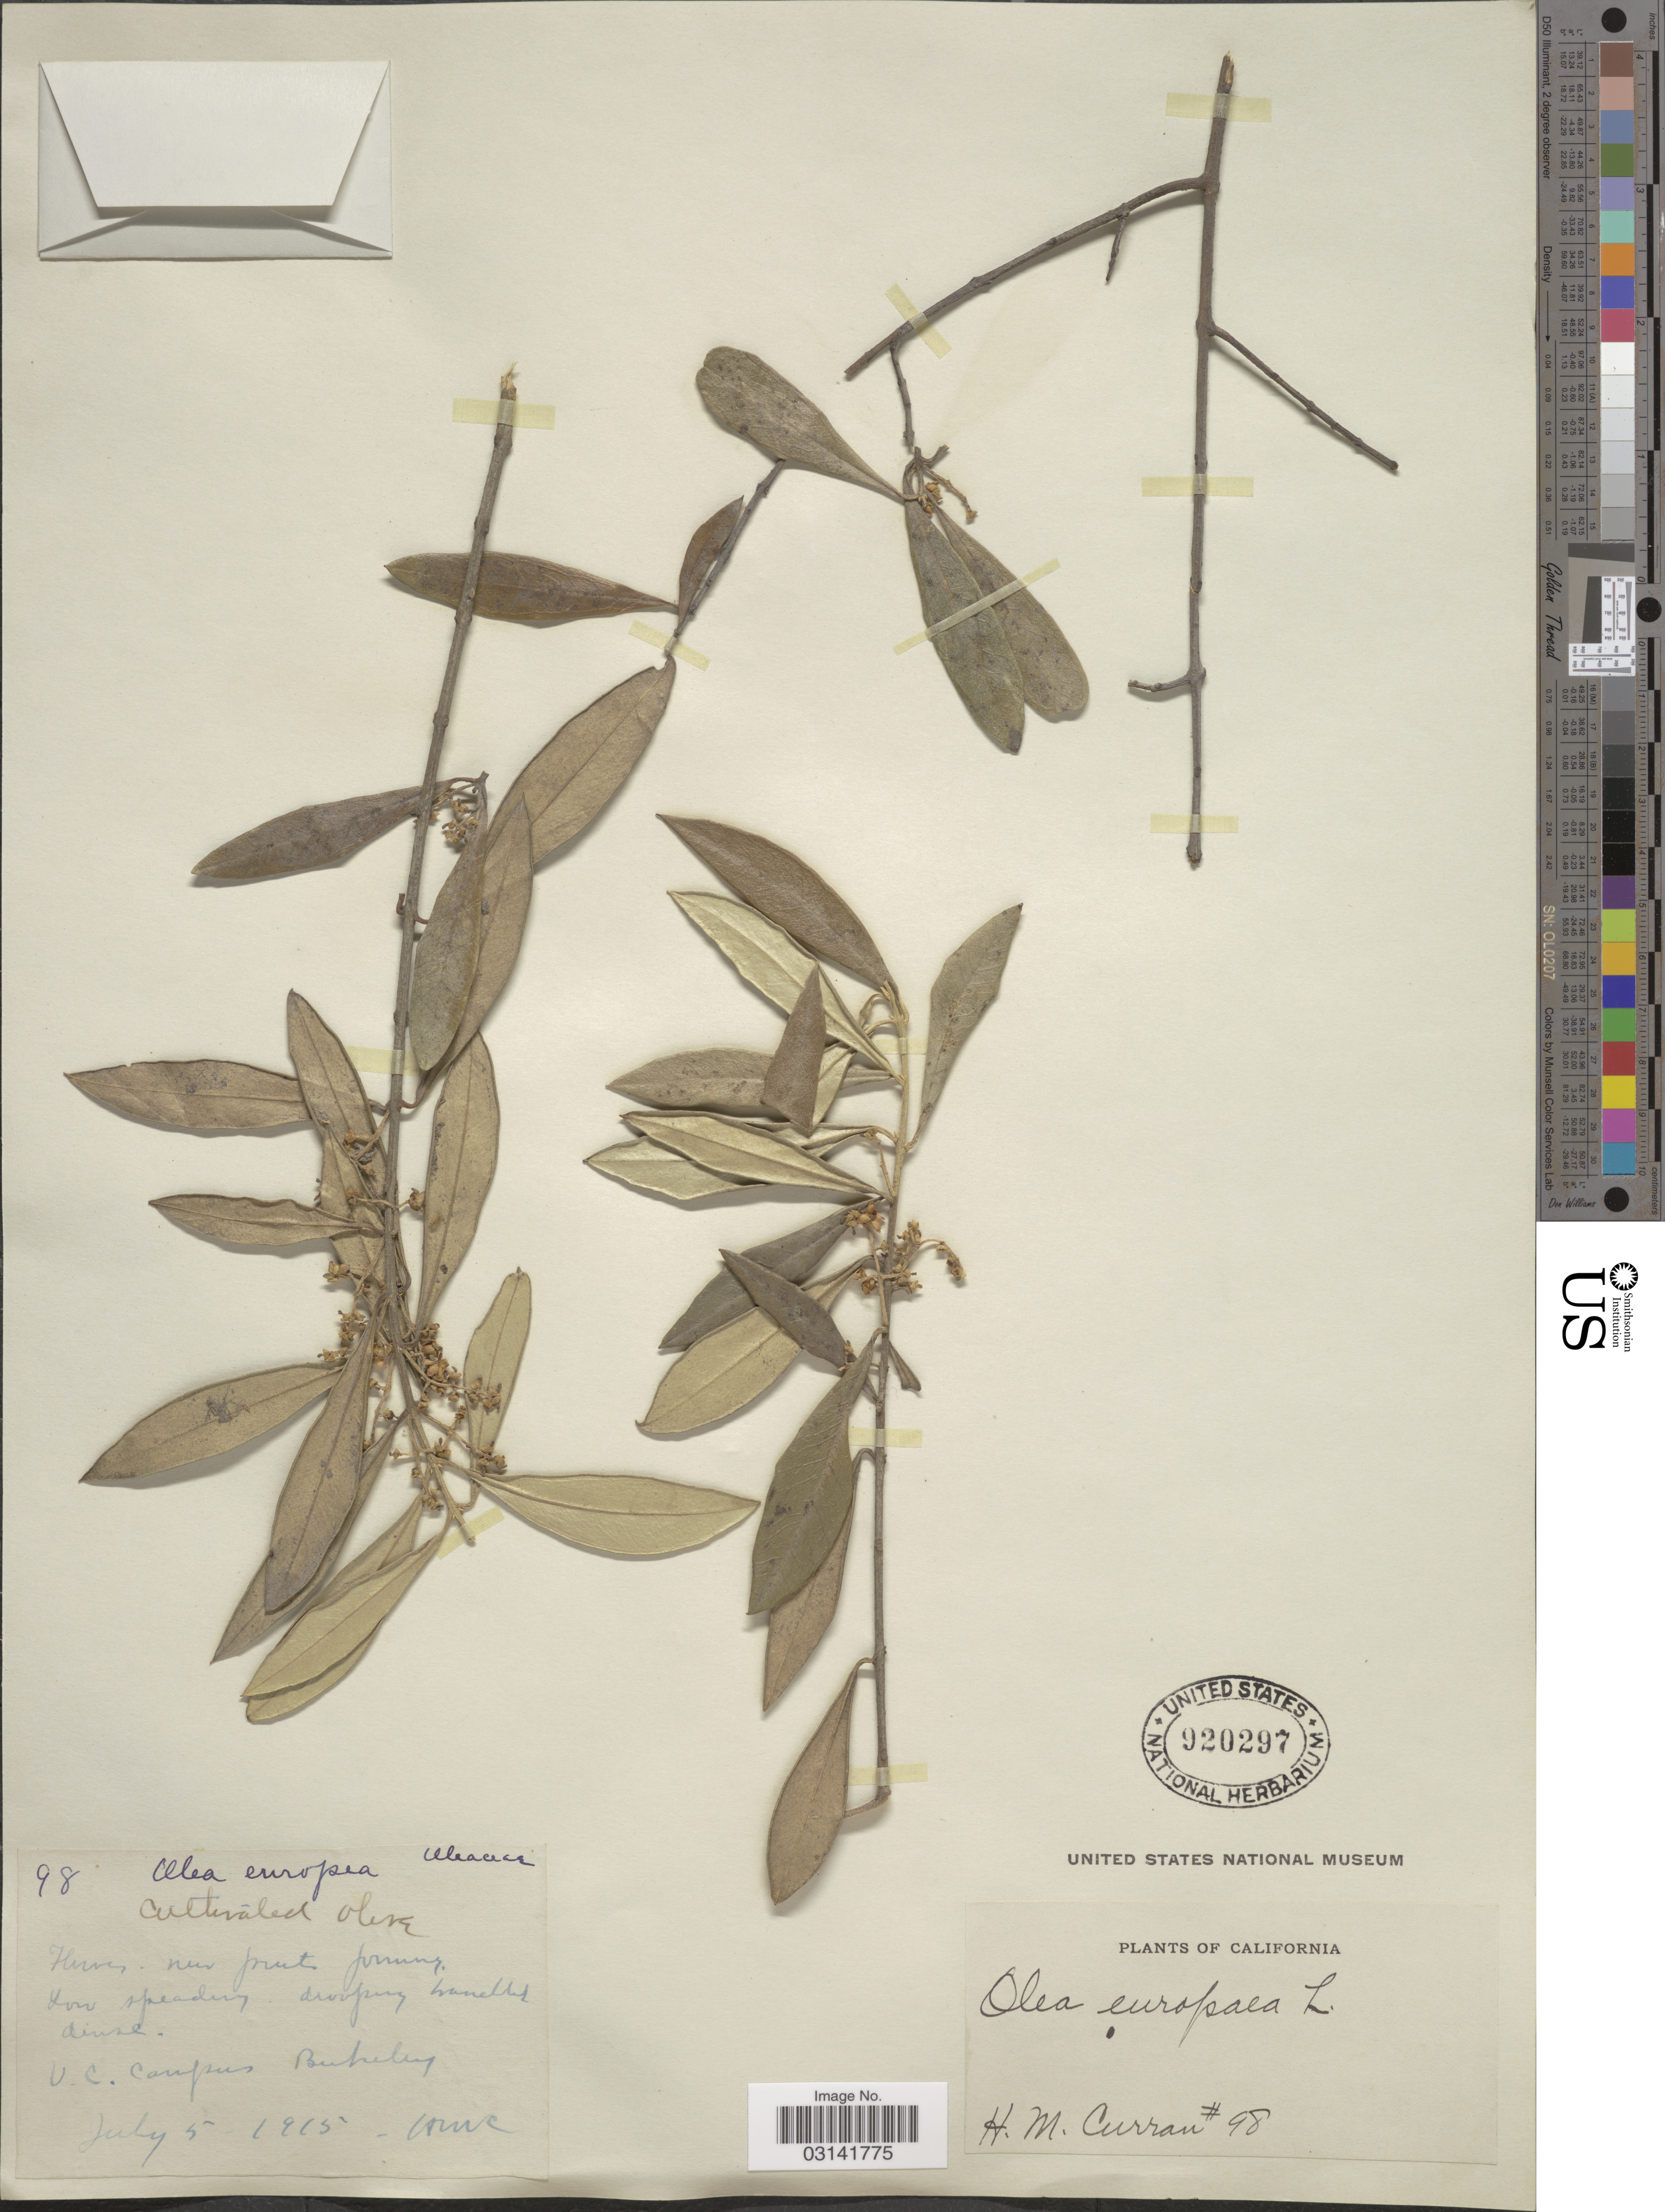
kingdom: Plantae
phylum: Tracheophyta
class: Magnoliopsida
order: Lamiales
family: Oleaceae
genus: Olea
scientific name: Olea europaea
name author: L.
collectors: H. M. Curran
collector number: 98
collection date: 1915-07-05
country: United States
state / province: California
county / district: Alameda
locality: V.C. Campus Berkeley.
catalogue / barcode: US 920297